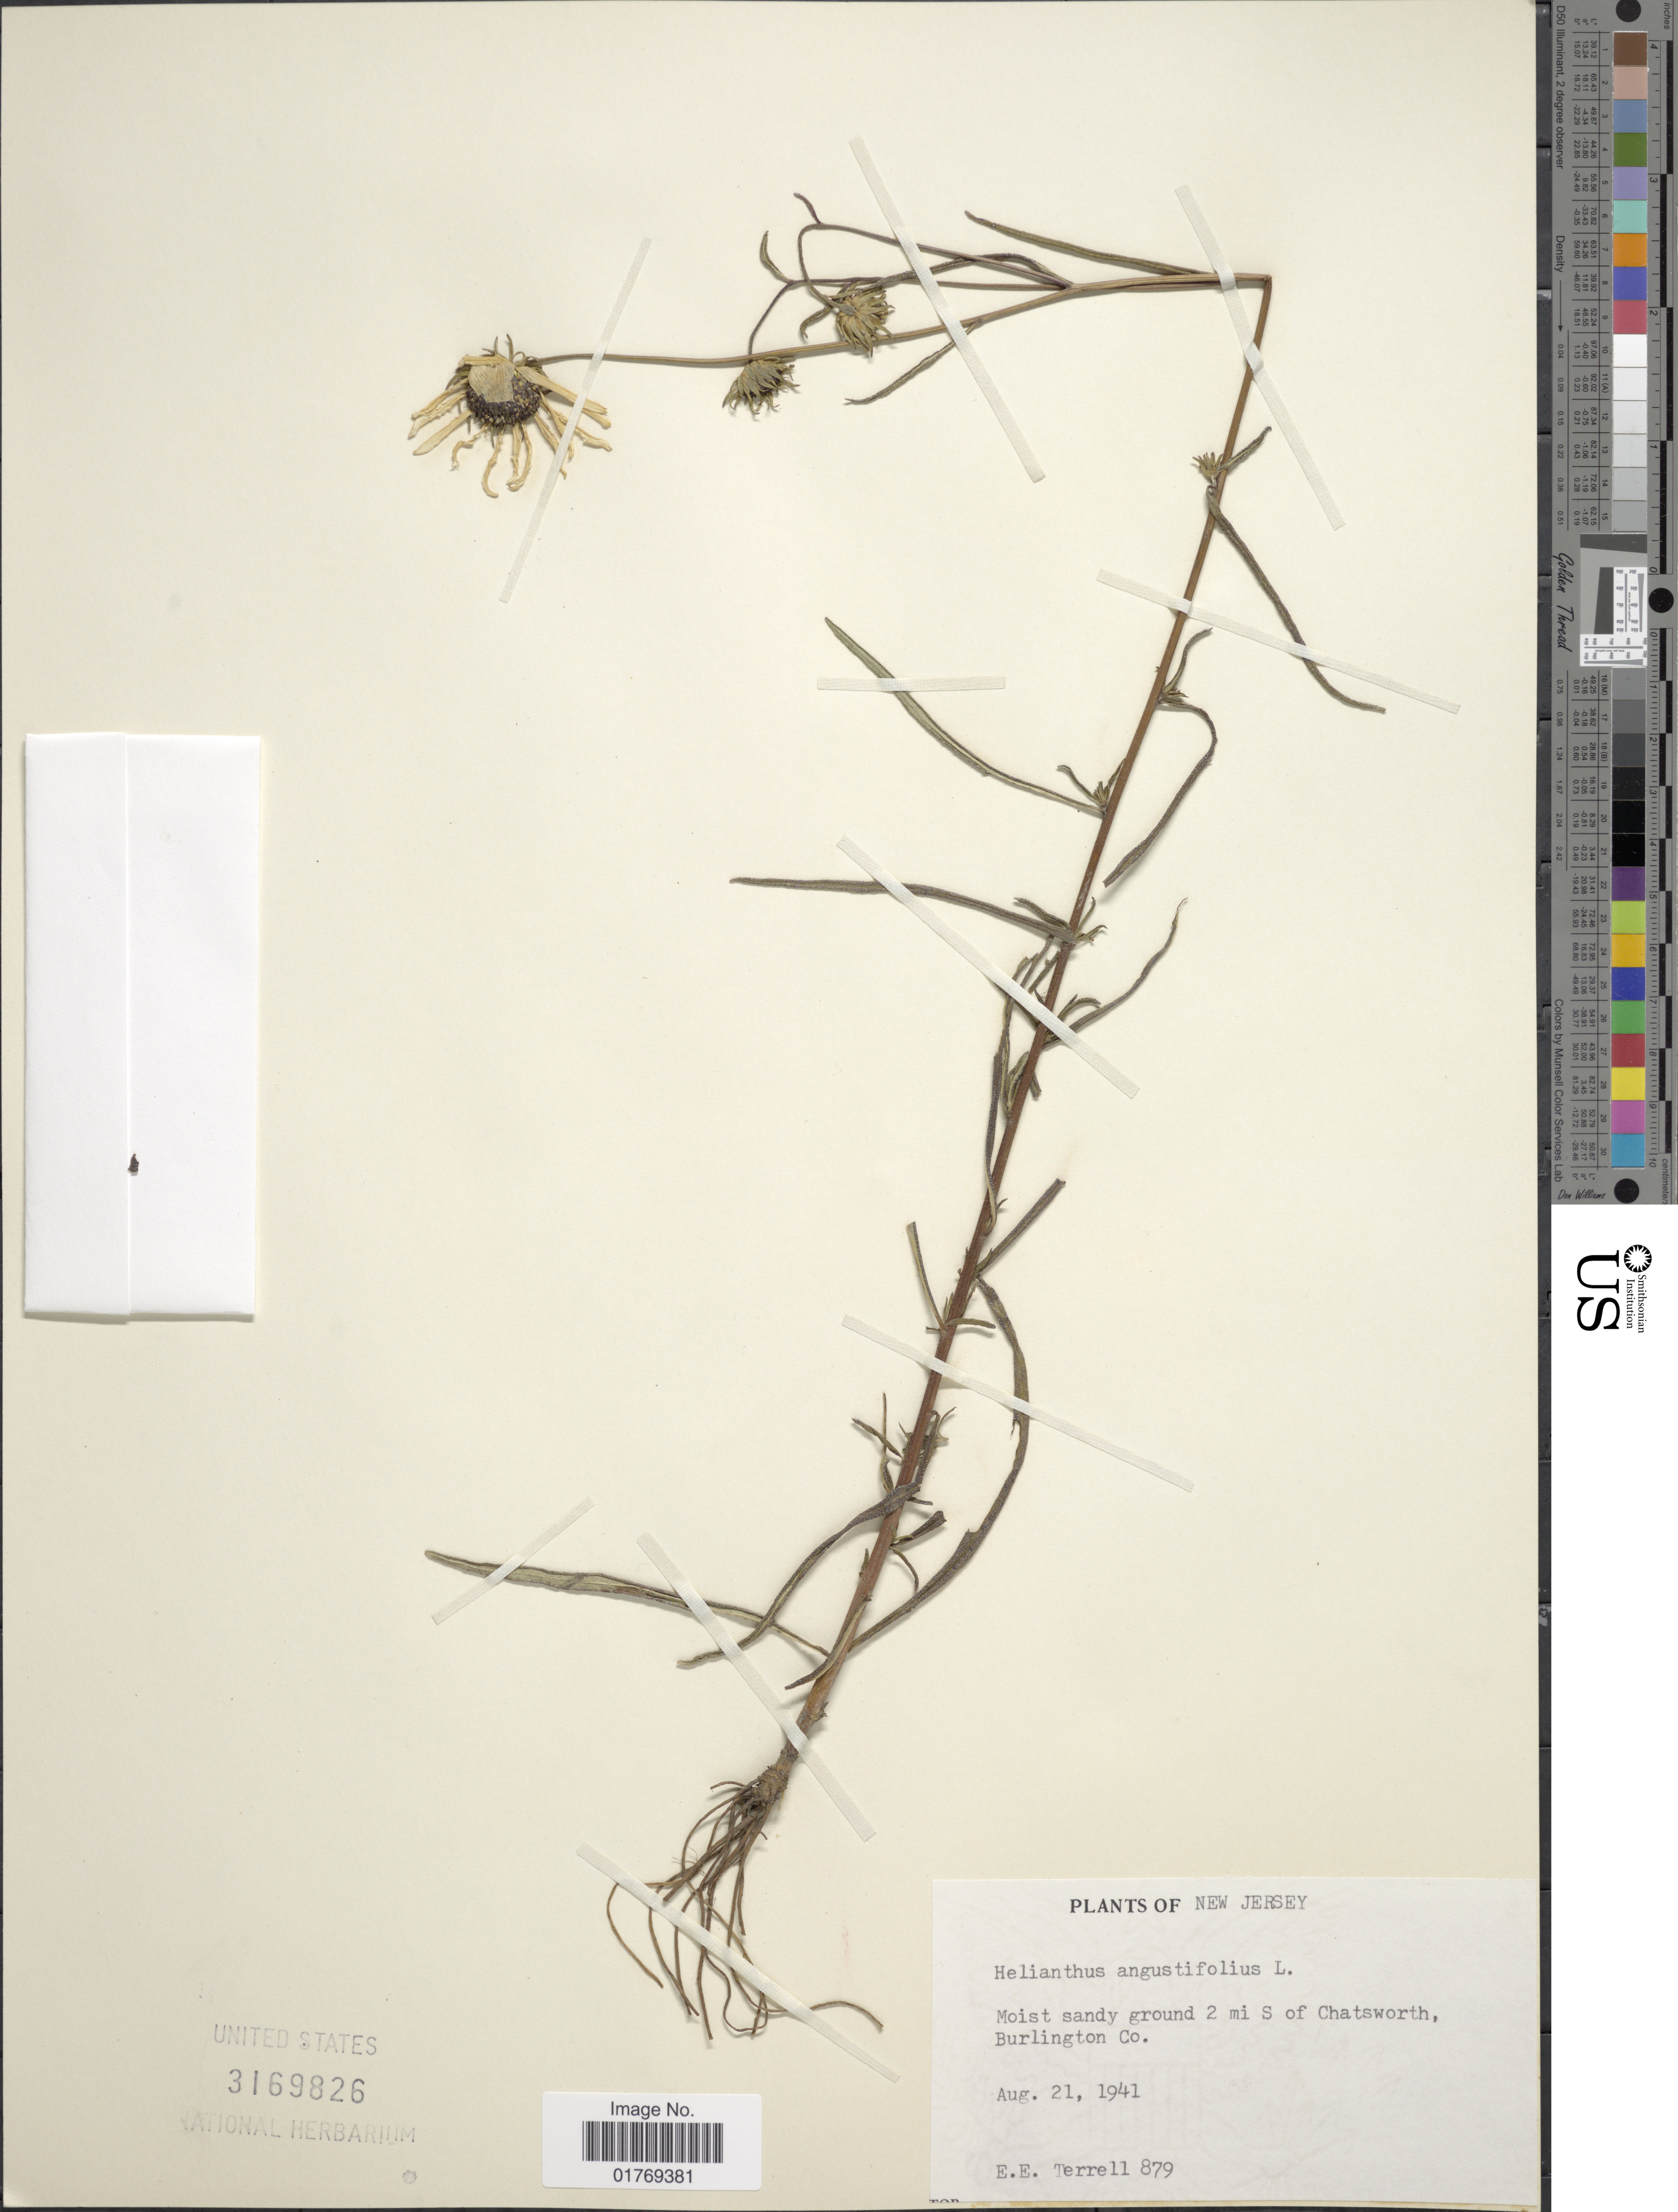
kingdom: Plantae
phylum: Tracheophyta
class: Magnoliopsida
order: Asterales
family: Asteraceae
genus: Helianthus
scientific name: Helianthus angustifolius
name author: L.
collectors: E. E. Terrell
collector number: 879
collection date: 1941-08-21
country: United States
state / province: New Jersey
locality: Moist sandy ground 2 mi S of Chatsworth, Burlington Co.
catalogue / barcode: US 3169826